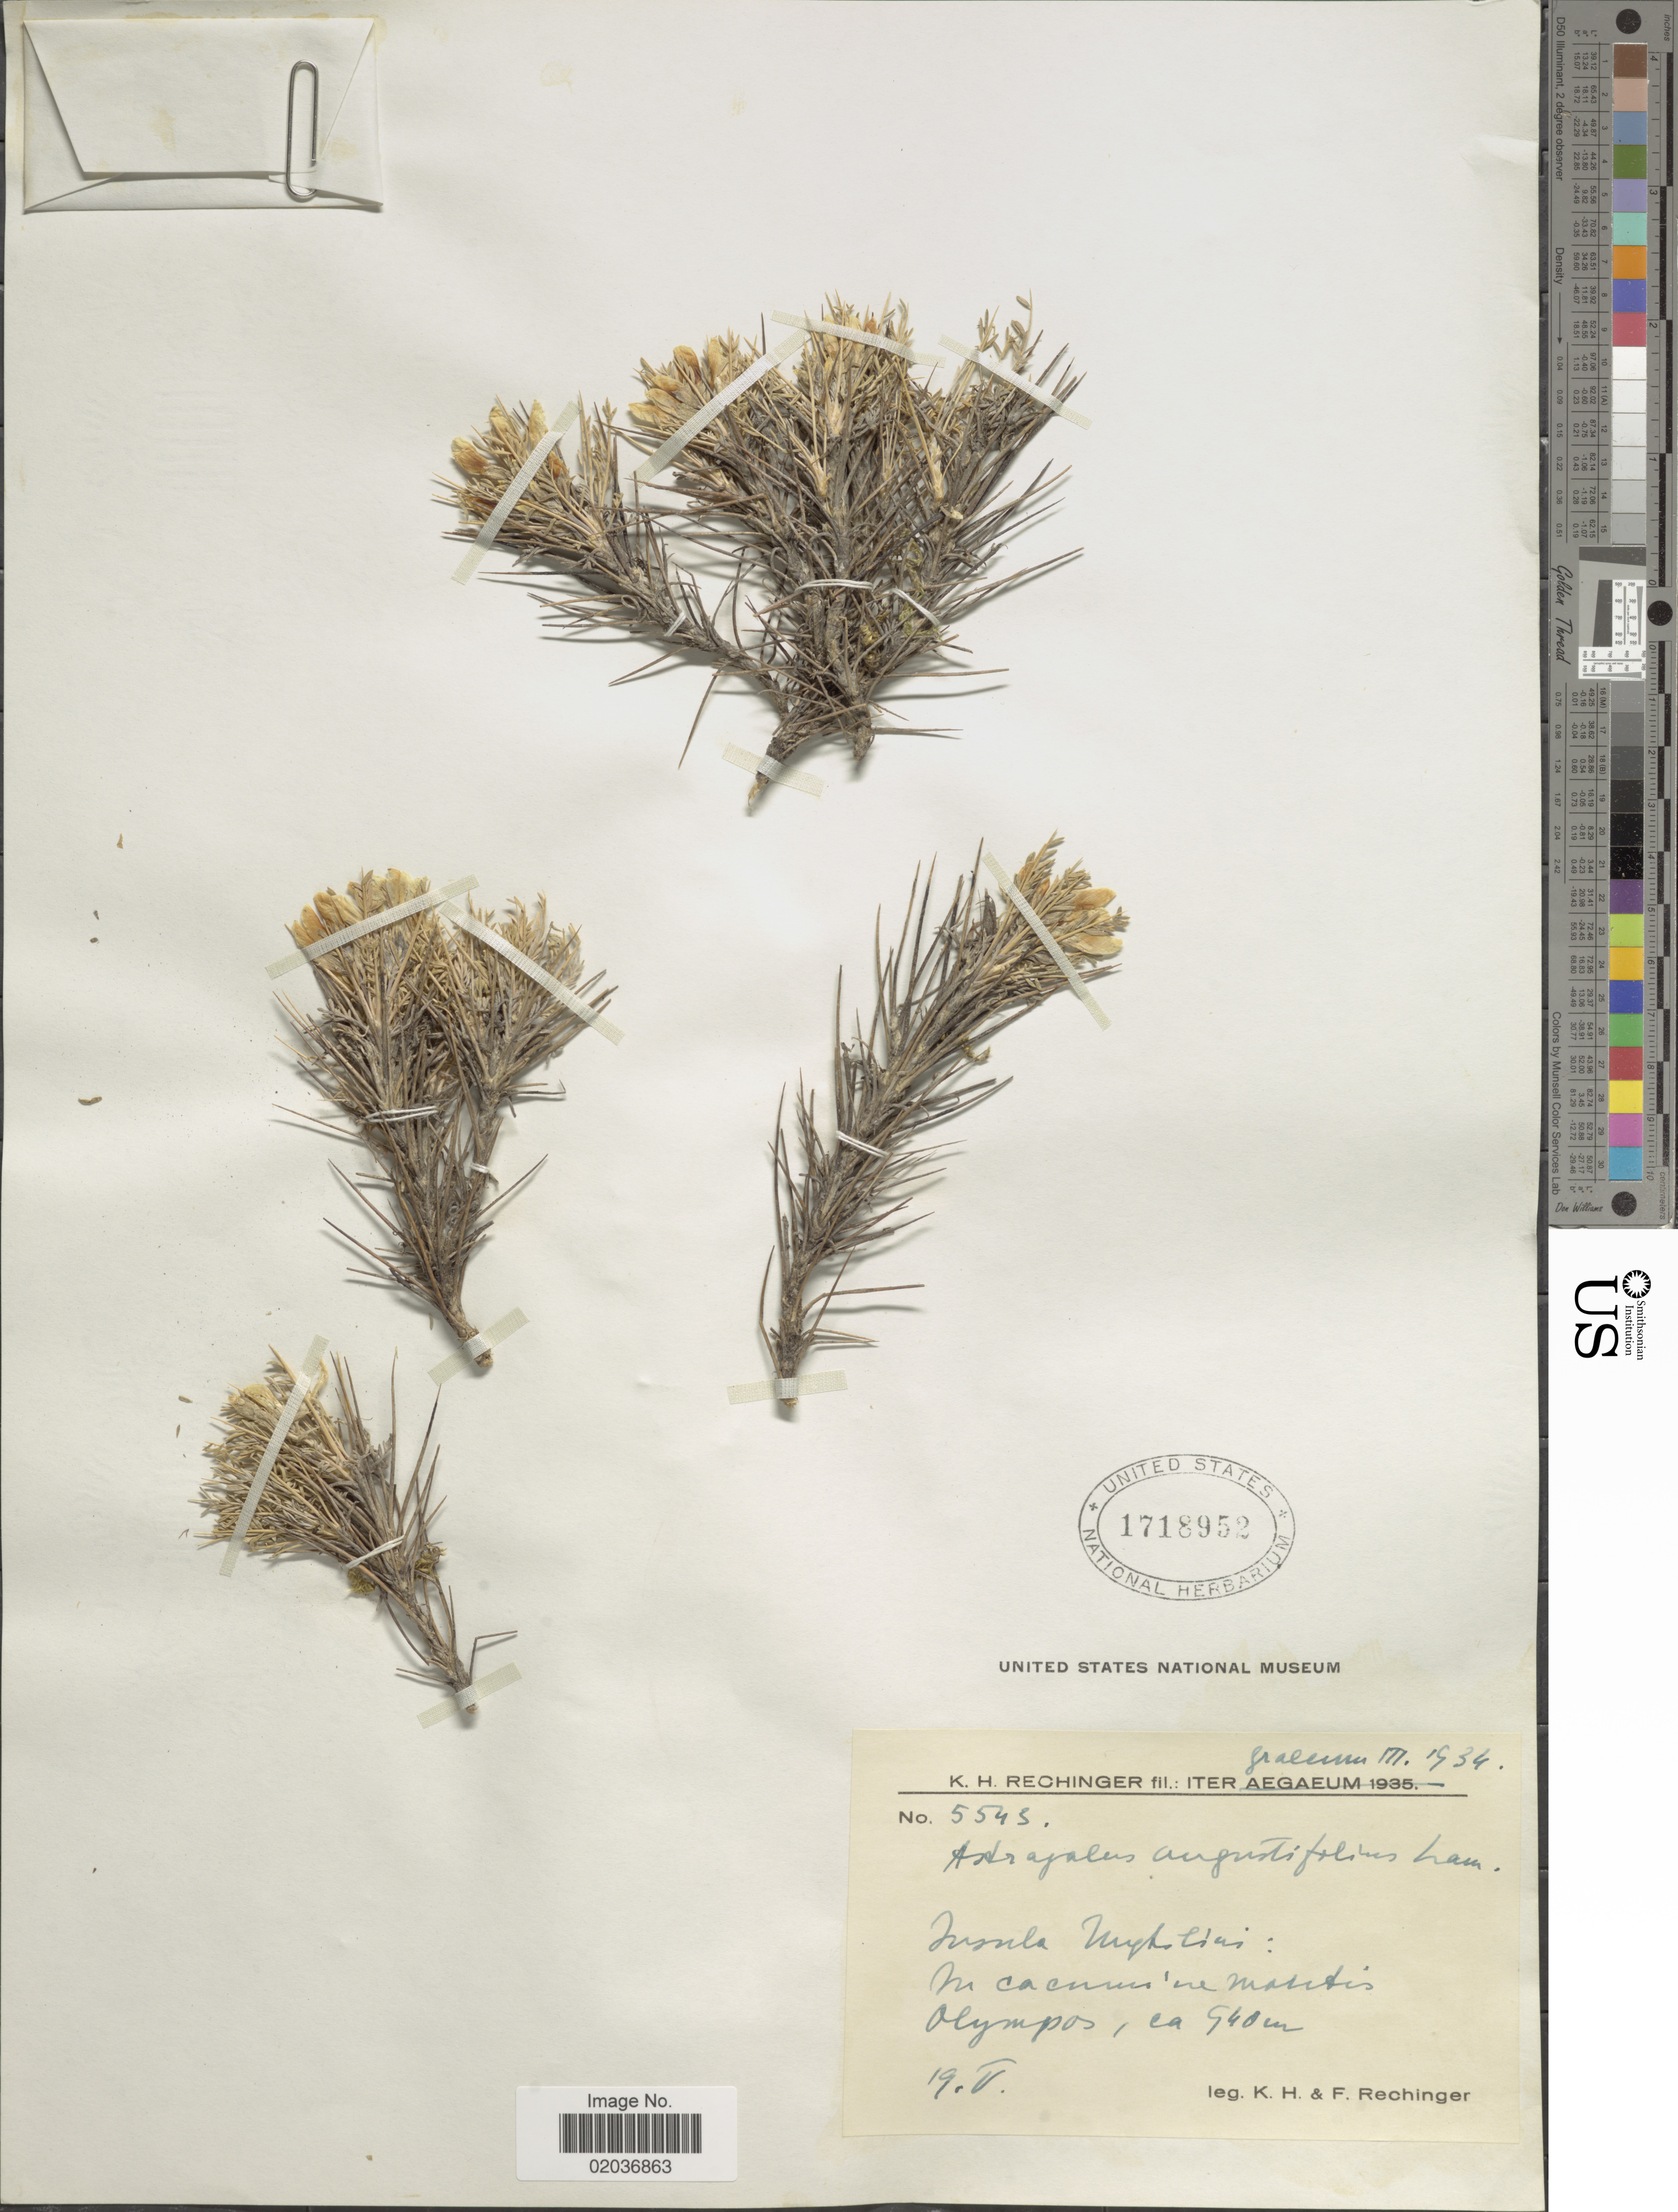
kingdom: Plantae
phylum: Tracheophyta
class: Magnoliopsida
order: Fabales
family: Fabaceae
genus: Astragalus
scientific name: Astragalus angustifolius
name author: Lam.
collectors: K. H. Rechinger & F. Rechinger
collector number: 5543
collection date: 1934-05-19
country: Greece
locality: In [illegible text], In cacnum'ne maritis Olympos/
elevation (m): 940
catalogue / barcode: US 1718952